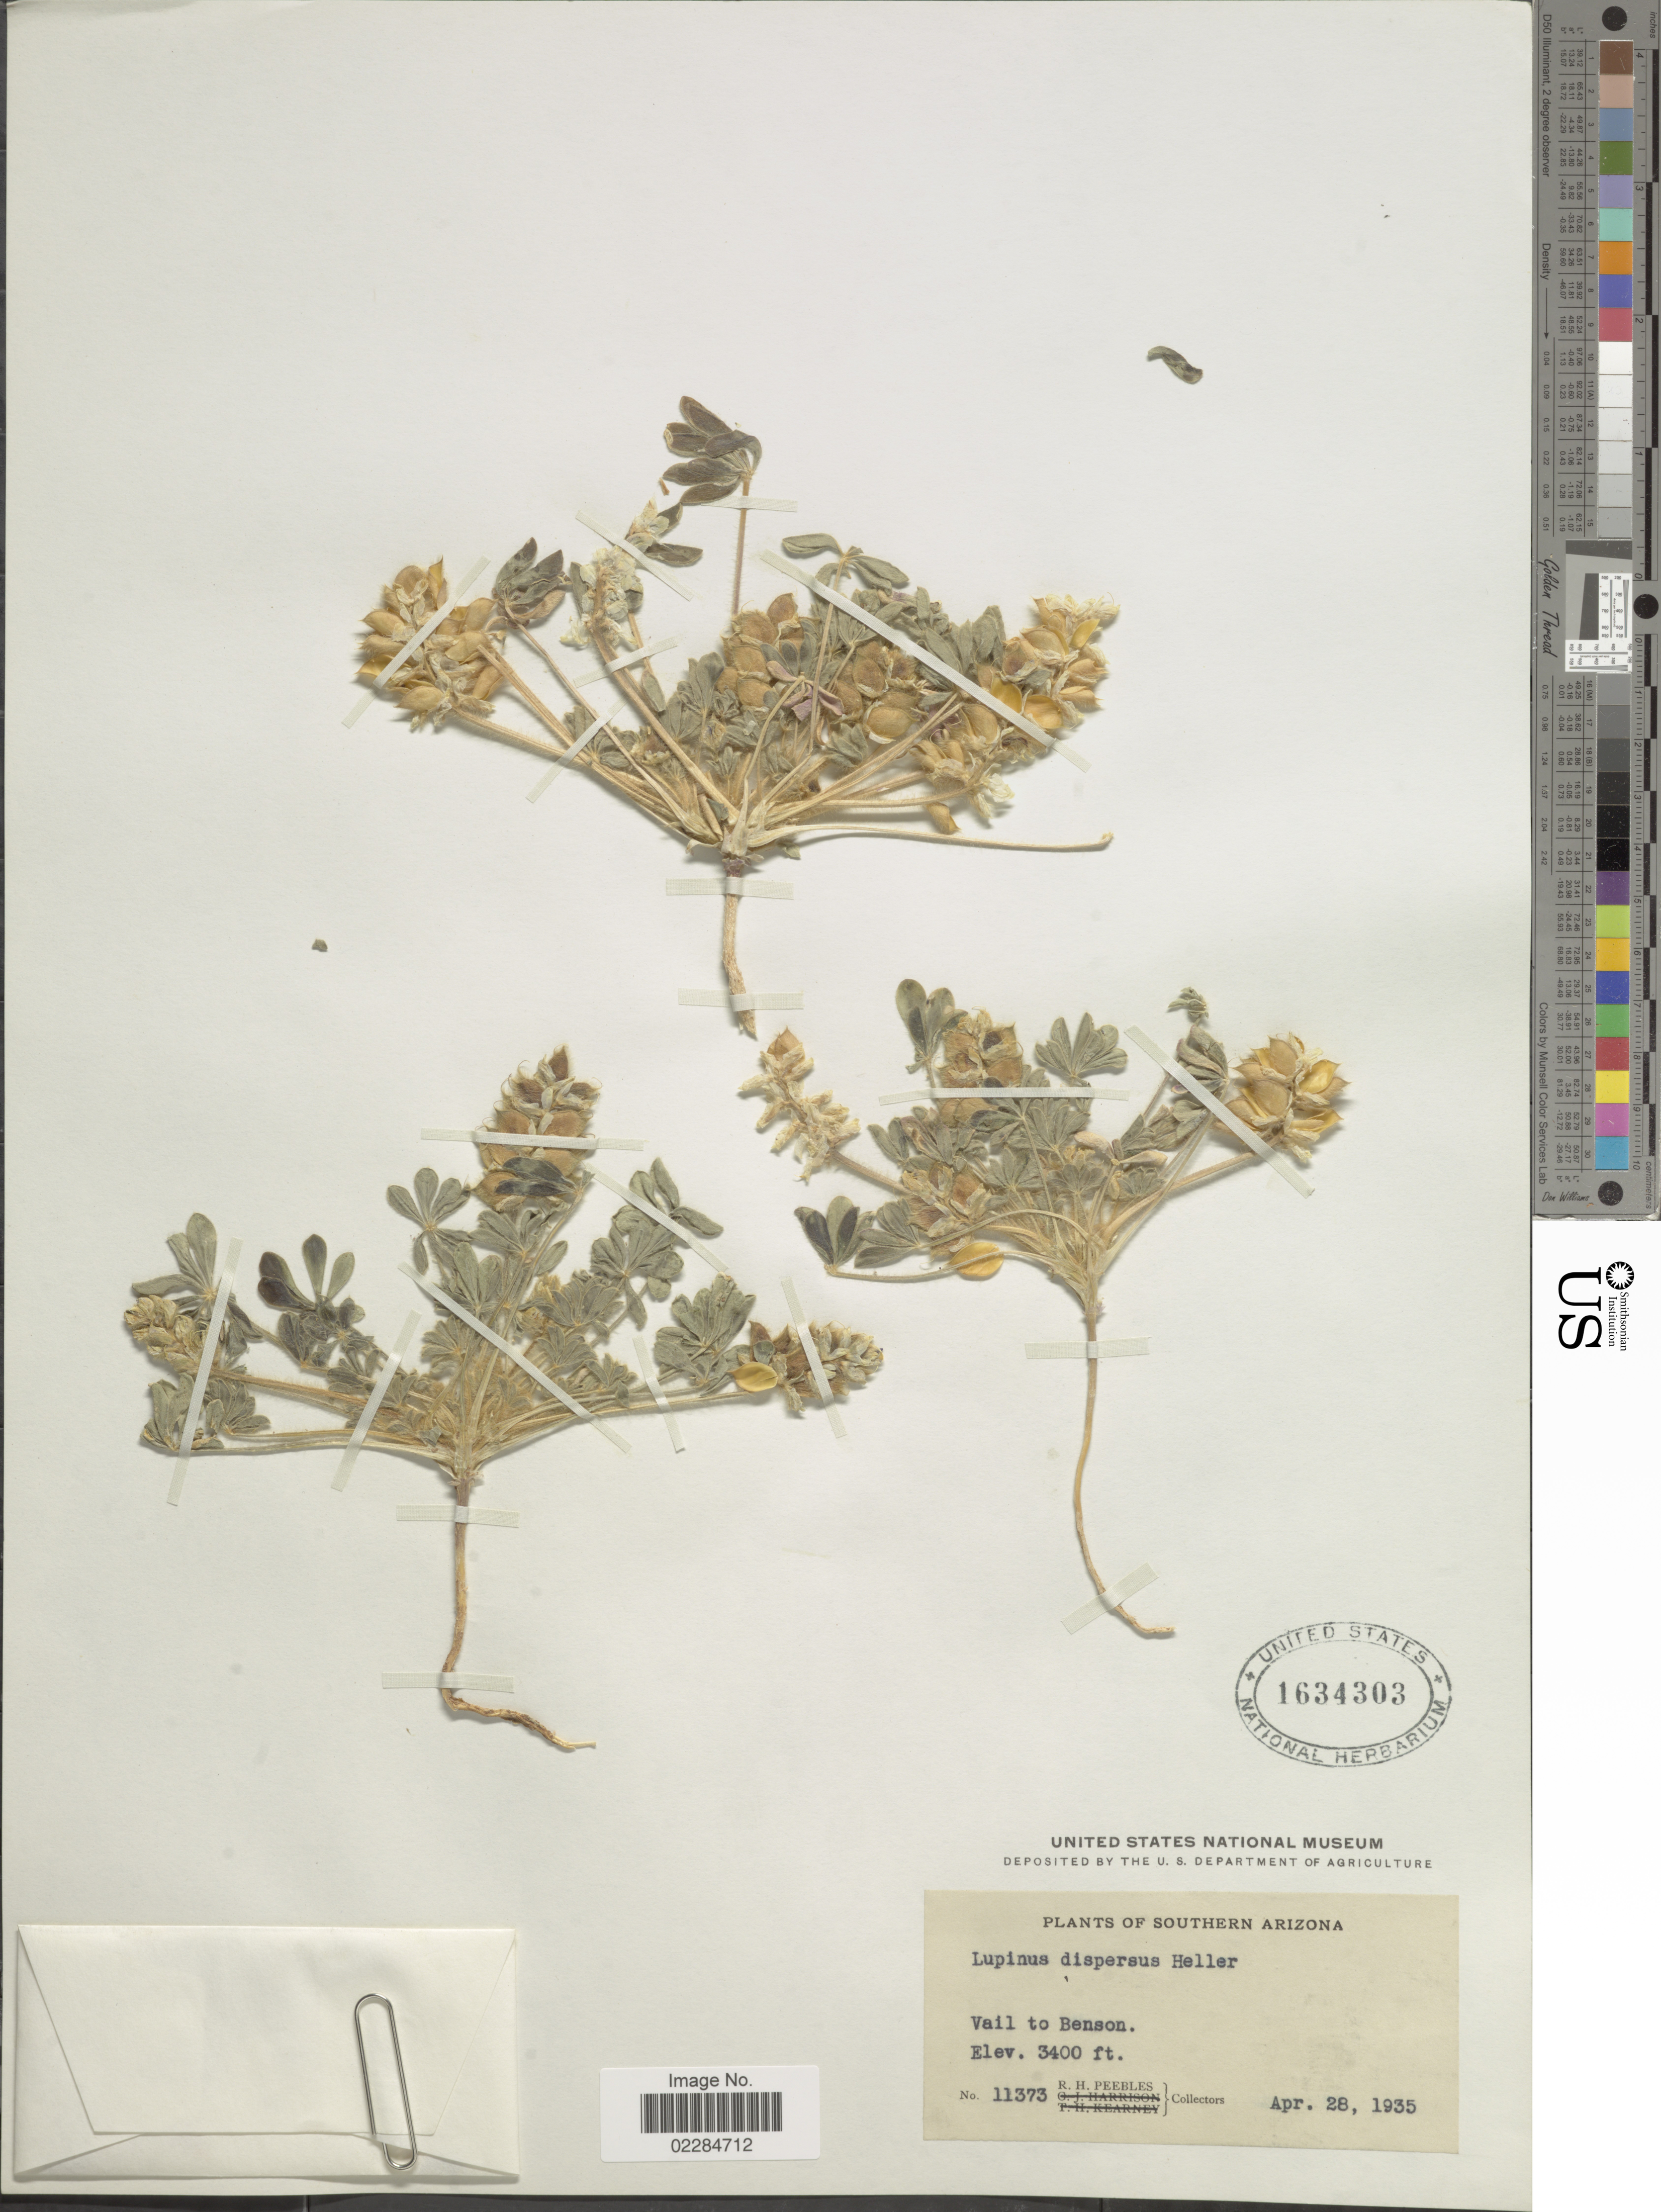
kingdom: Plantae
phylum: Tracheophyta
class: Magnoliopsida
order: Fabales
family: Fabaceae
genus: Lupinus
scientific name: Lupinus brevicaulis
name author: S. Watson in C. King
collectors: R. H. Peebles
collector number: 11373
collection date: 1935-04-28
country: United States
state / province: Arizona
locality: Vail to Benson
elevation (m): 1036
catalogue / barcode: US 1634303